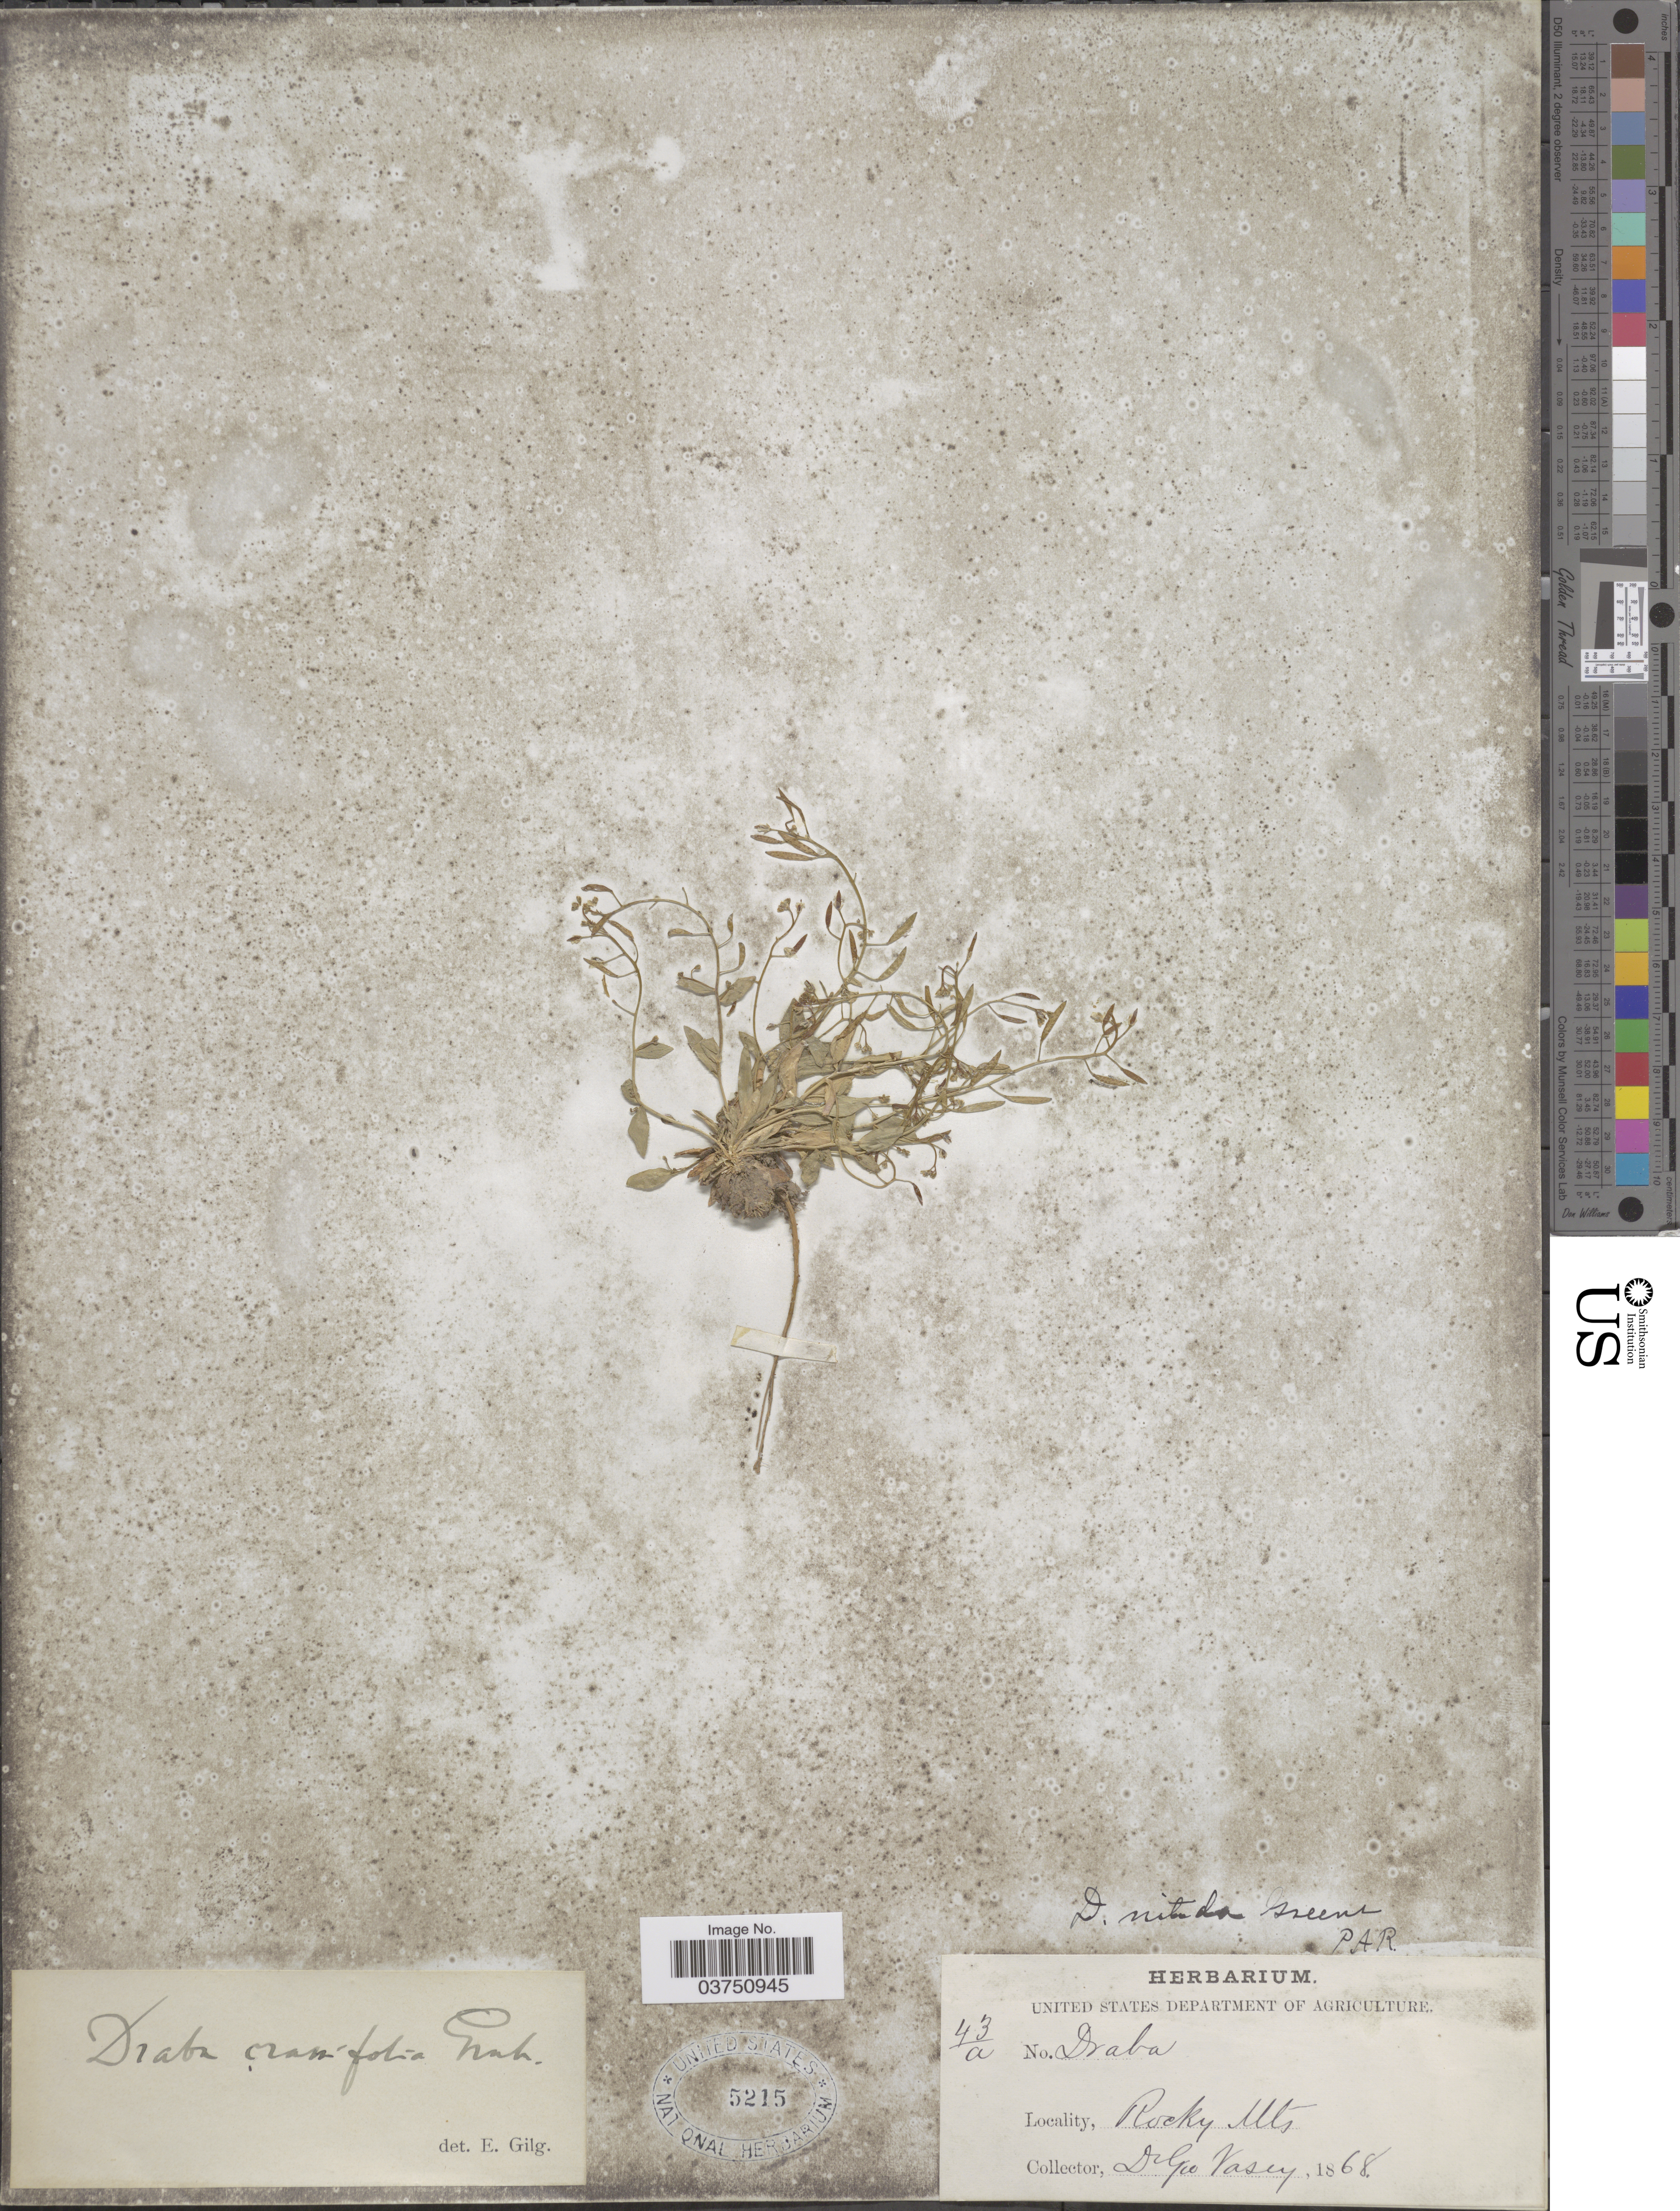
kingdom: Plantae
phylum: Tracheophyta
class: Magnoliopsida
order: Brassicales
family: Brassicaceae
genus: Draba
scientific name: Draba crassifolia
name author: Graham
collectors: G. R. Vasey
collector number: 43a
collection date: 1868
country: United States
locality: Rocky Mts.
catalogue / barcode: US 5215